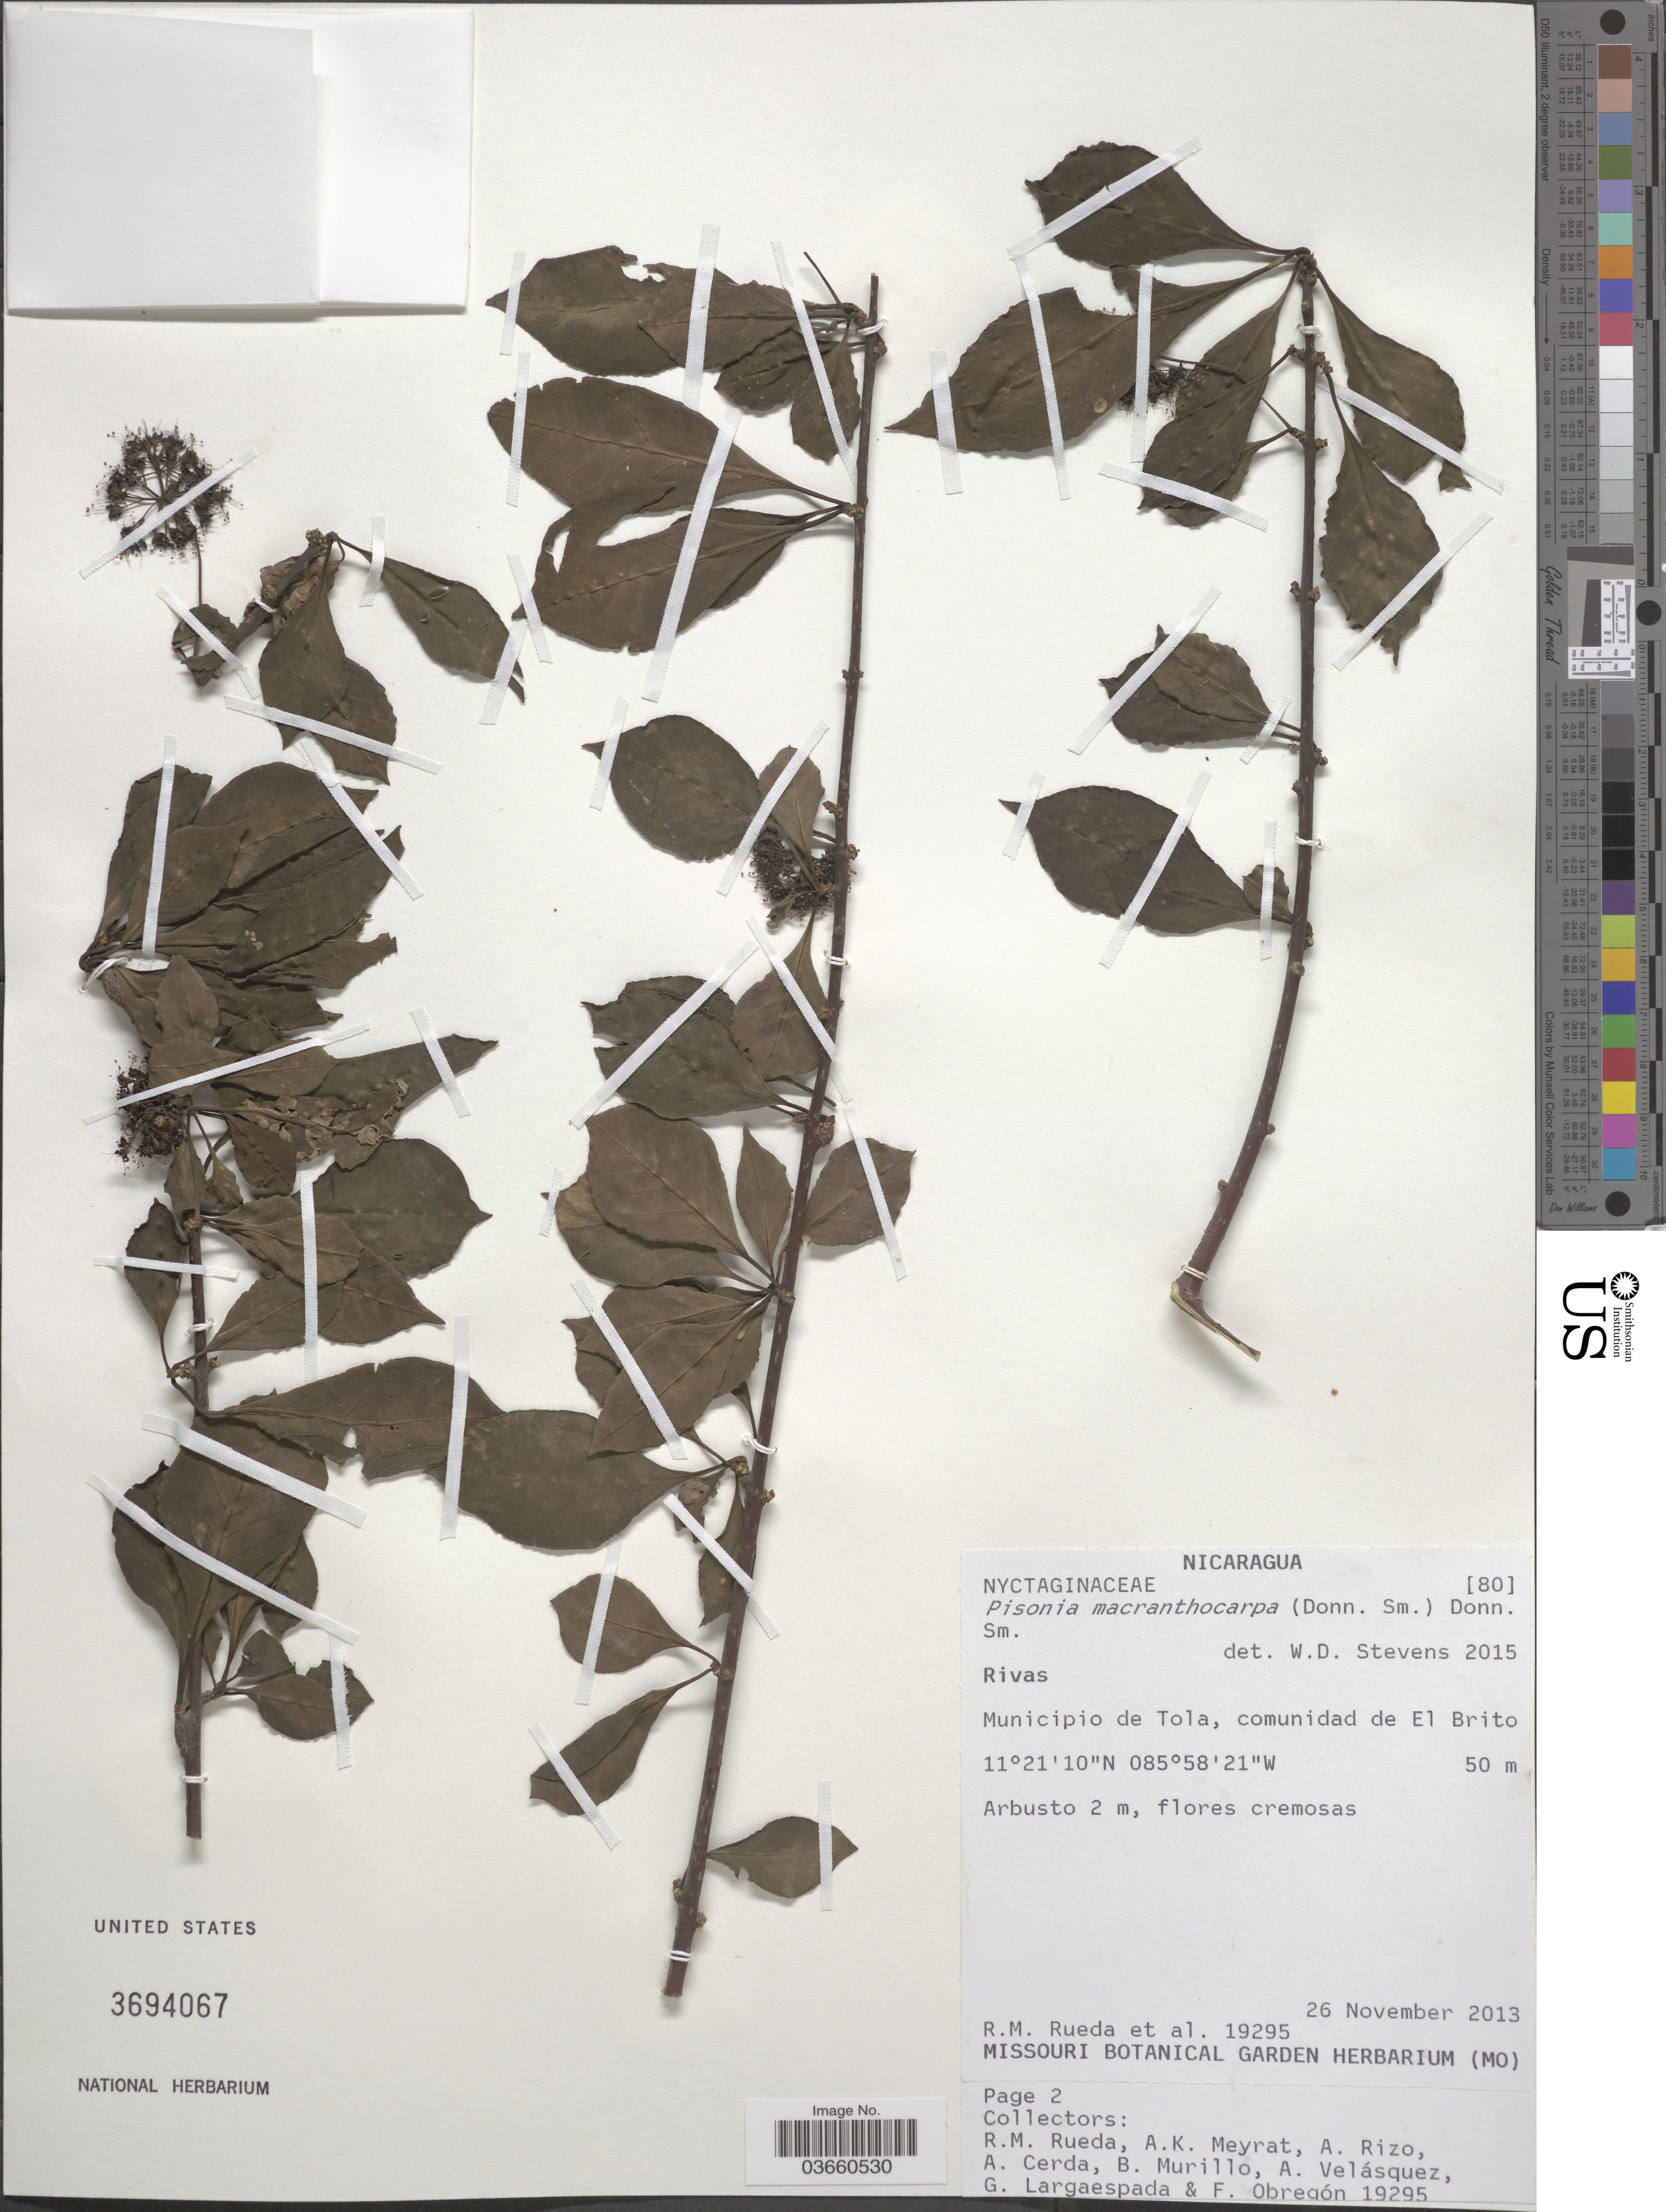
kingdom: Plantae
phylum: Tracheophyta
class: Magnoliopsida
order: Caryophyllales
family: Nyctaginaceae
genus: Pisonia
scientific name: Pisonia macranthocarpa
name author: (Donn. Sm.) Donn. Sm.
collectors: R. Rueda, A. Meyrat, A. Rizo, A. Cerda & et al.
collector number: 19295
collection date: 2013-11-26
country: Nicaragua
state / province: Rivas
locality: Municipio de Tola, comunidad de El Brito.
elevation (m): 50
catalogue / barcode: US 3694067